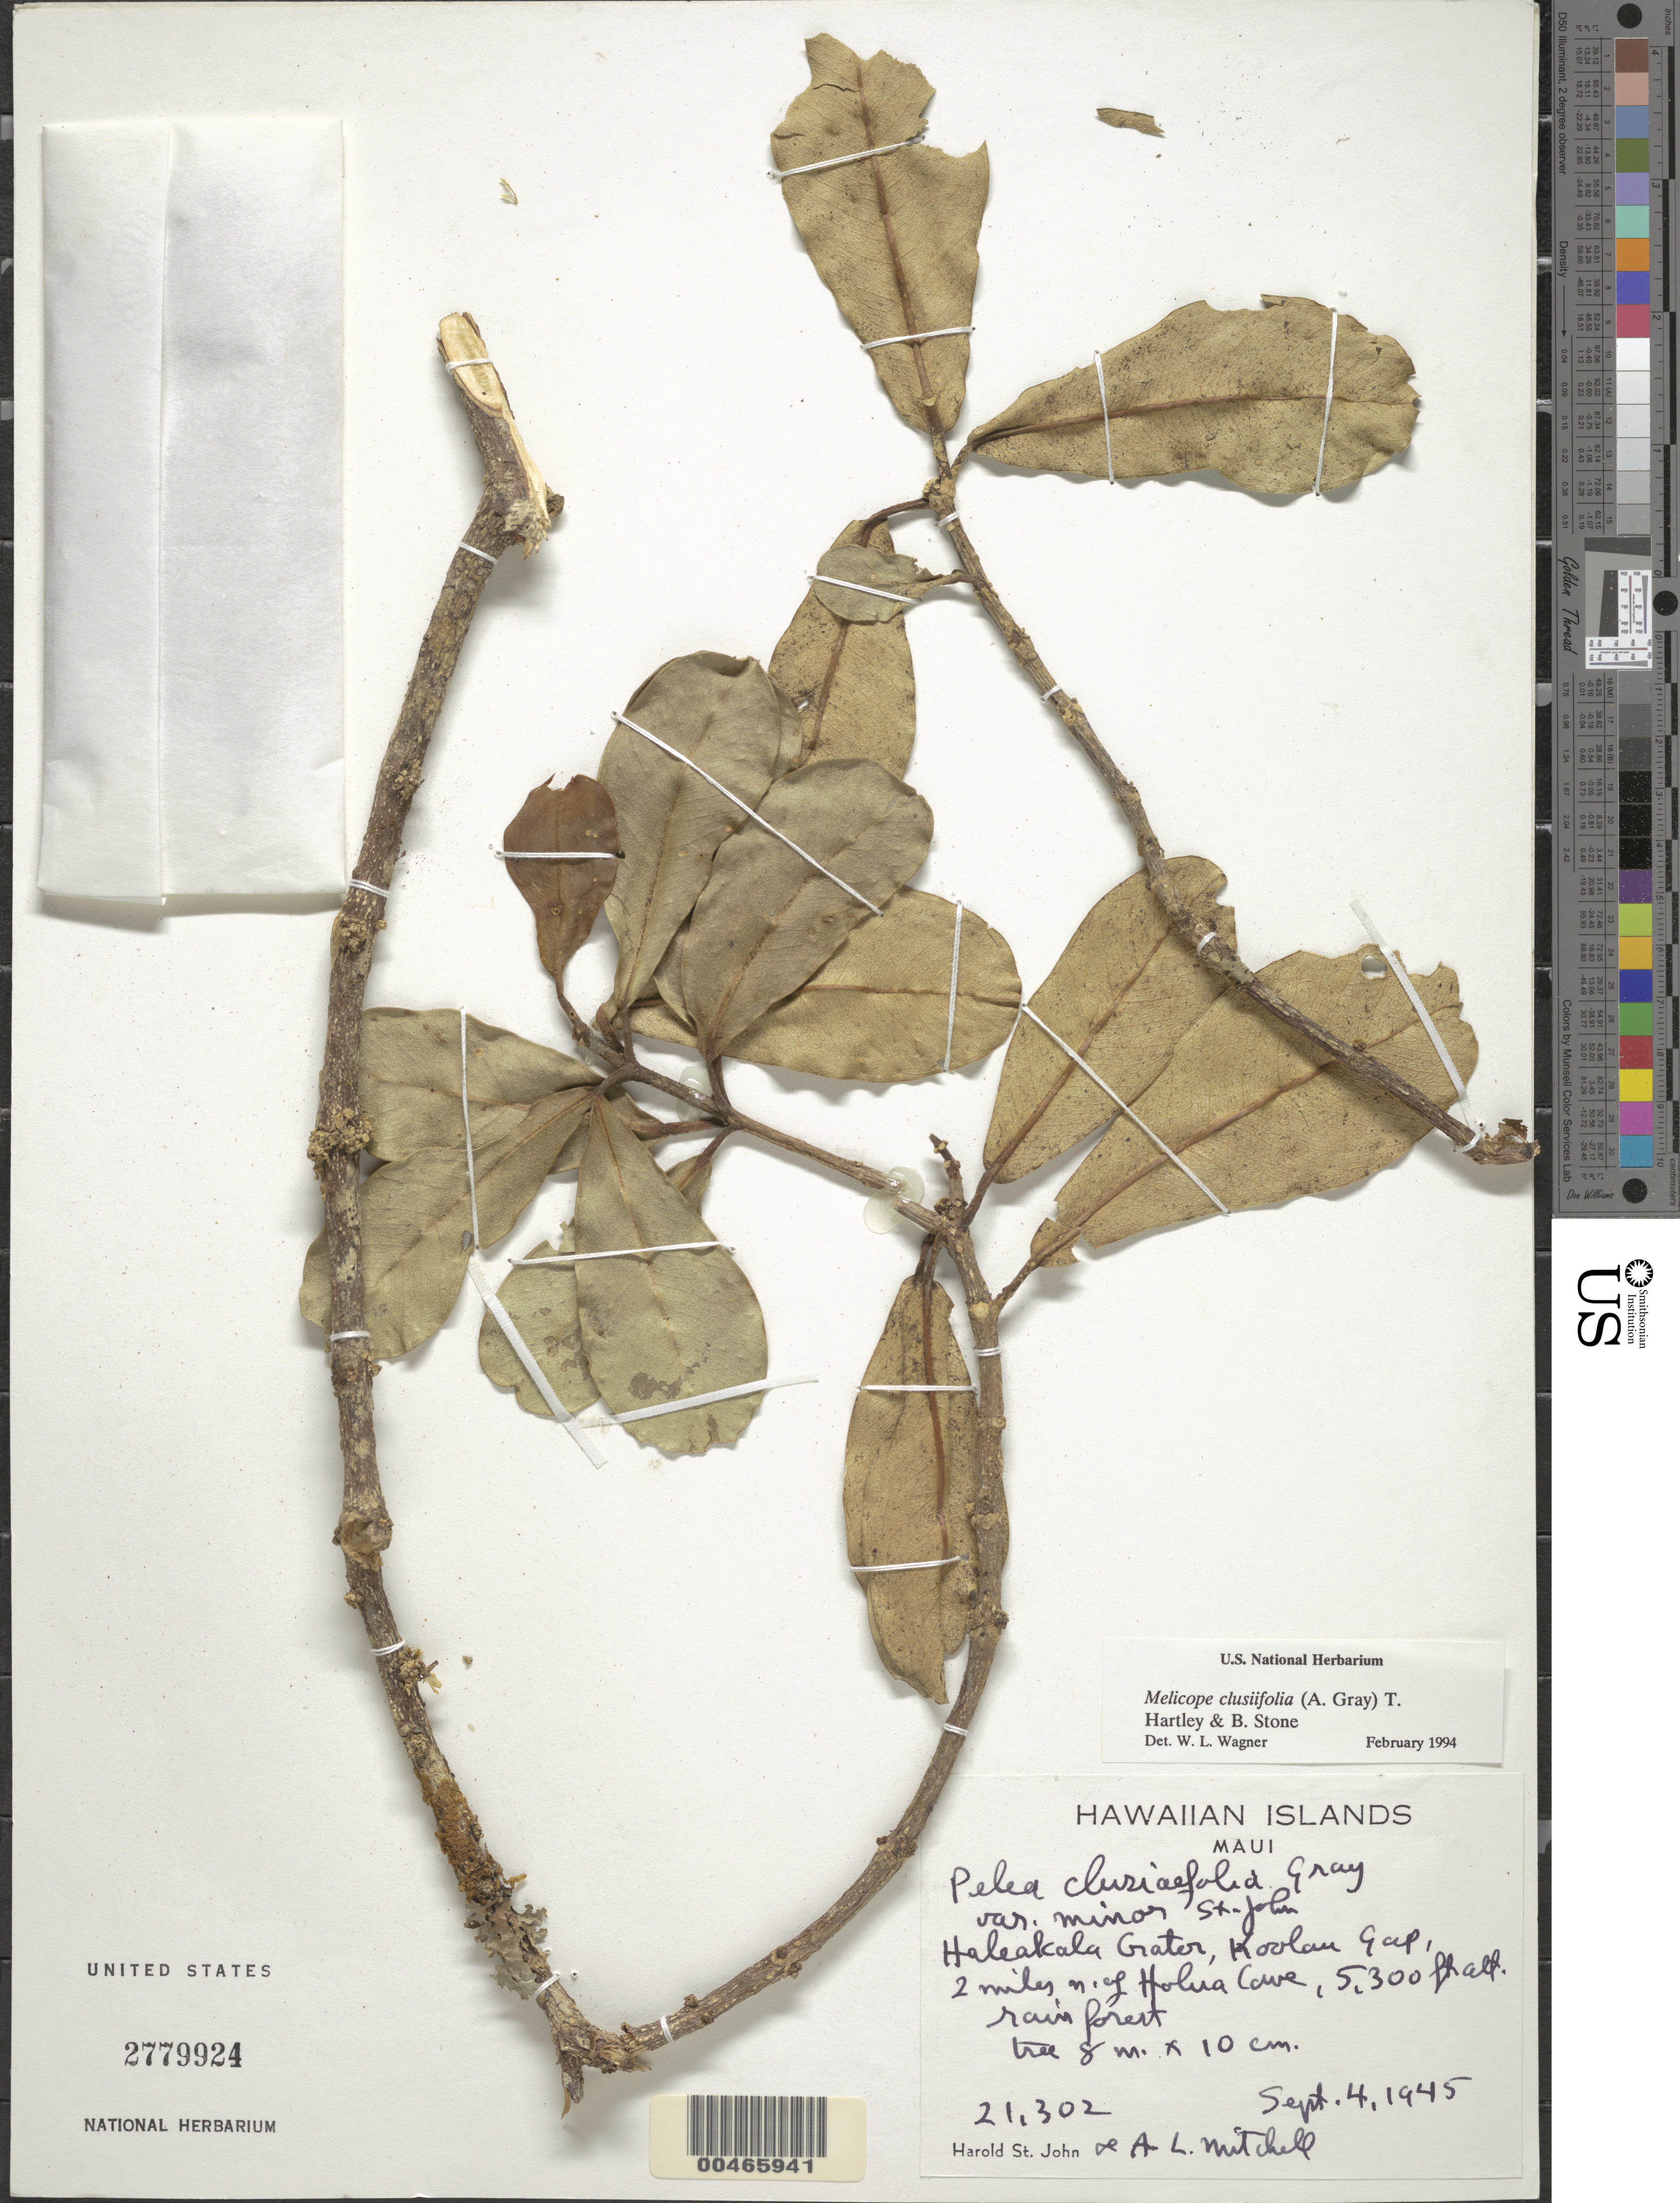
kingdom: Plantae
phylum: Tracheophyta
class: Magnoliopsida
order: Sapindales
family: Rutaceae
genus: Melicope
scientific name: Melicope clusiifolia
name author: (A. Gray) T.G. Hartley & B.C. Stone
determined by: Wagner, W. L., (BOT), Smithsonian Institution - National Museum of Natural History (UNITED STATES)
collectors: H. St. John & A. Mitchell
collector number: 21302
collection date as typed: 4 Sep 1945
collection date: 1945-09-04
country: United States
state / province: Hawaii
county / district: Maui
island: Maui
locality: Haleakala Crater, Koolau Gap, 2 mi N of Holua Cove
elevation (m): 1615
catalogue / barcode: US 2779924